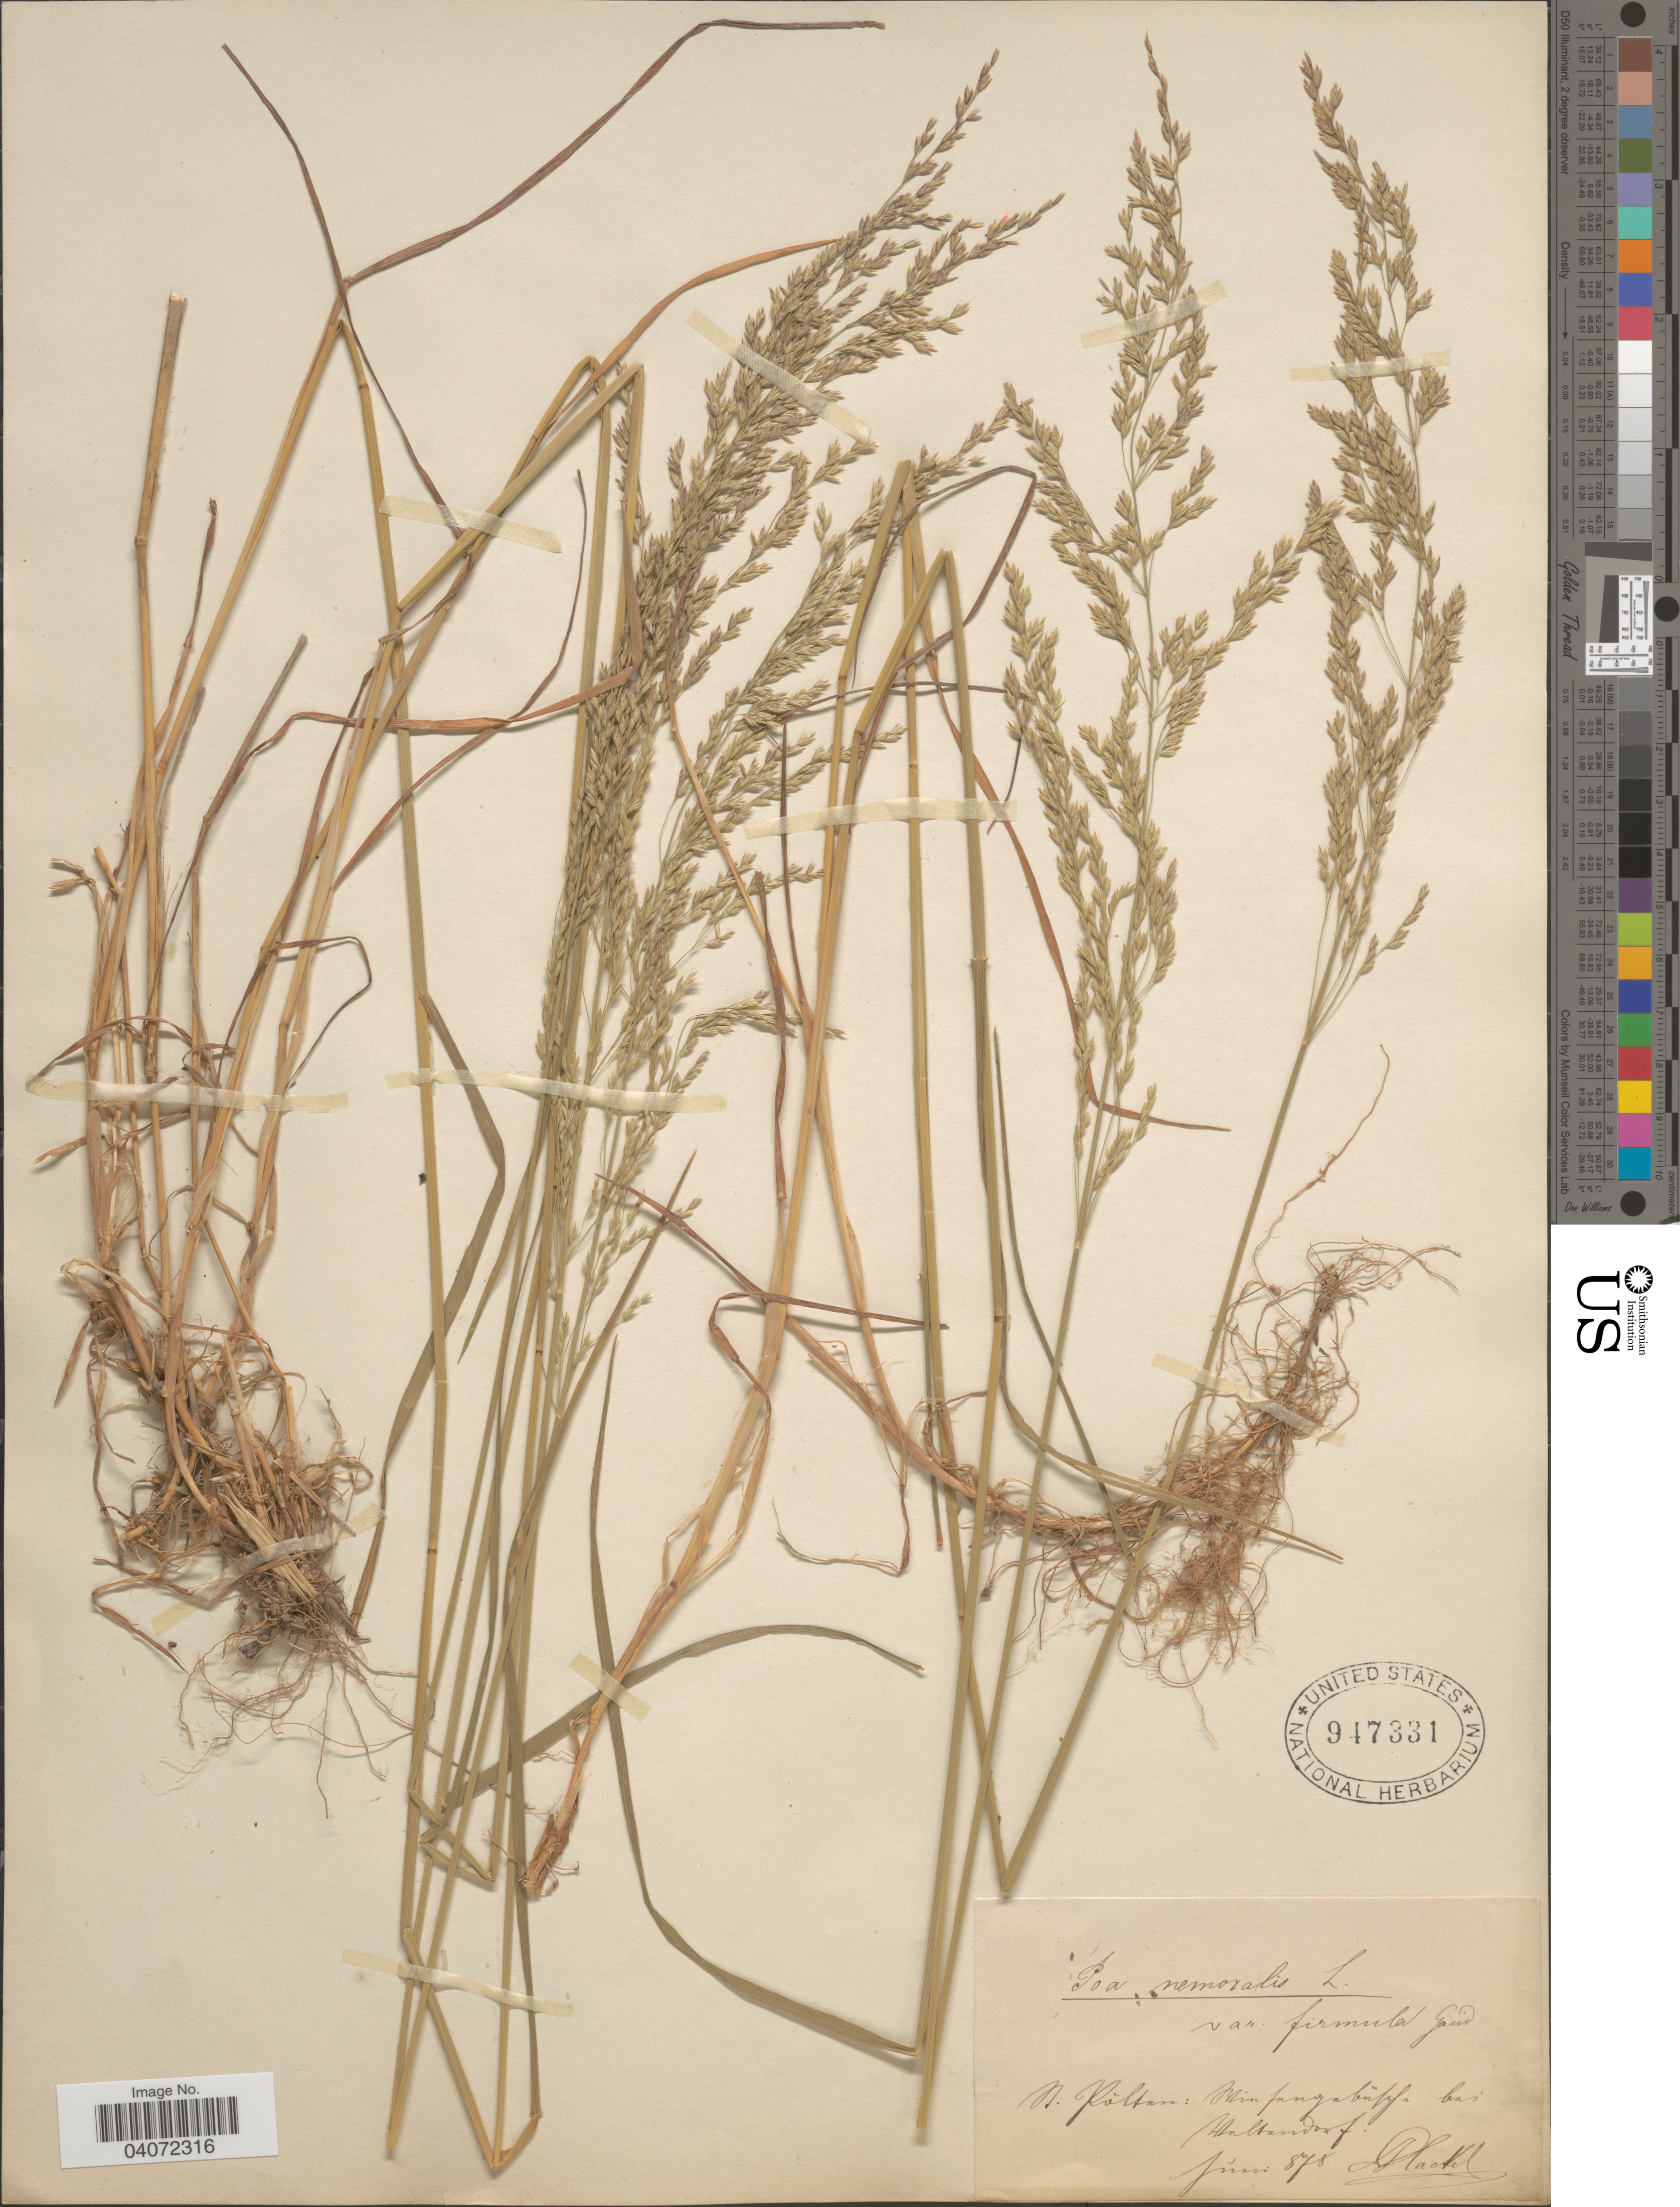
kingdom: Plantae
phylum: Tracheophyta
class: Liliopsida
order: Poales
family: Poaceae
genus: Poa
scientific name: Poa nemoralis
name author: L.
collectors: -. Hackel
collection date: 1878-06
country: Austria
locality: N. Pultan: Blinfangabupfa bos Natlandorf. [interpreted]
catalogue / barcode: US 947331